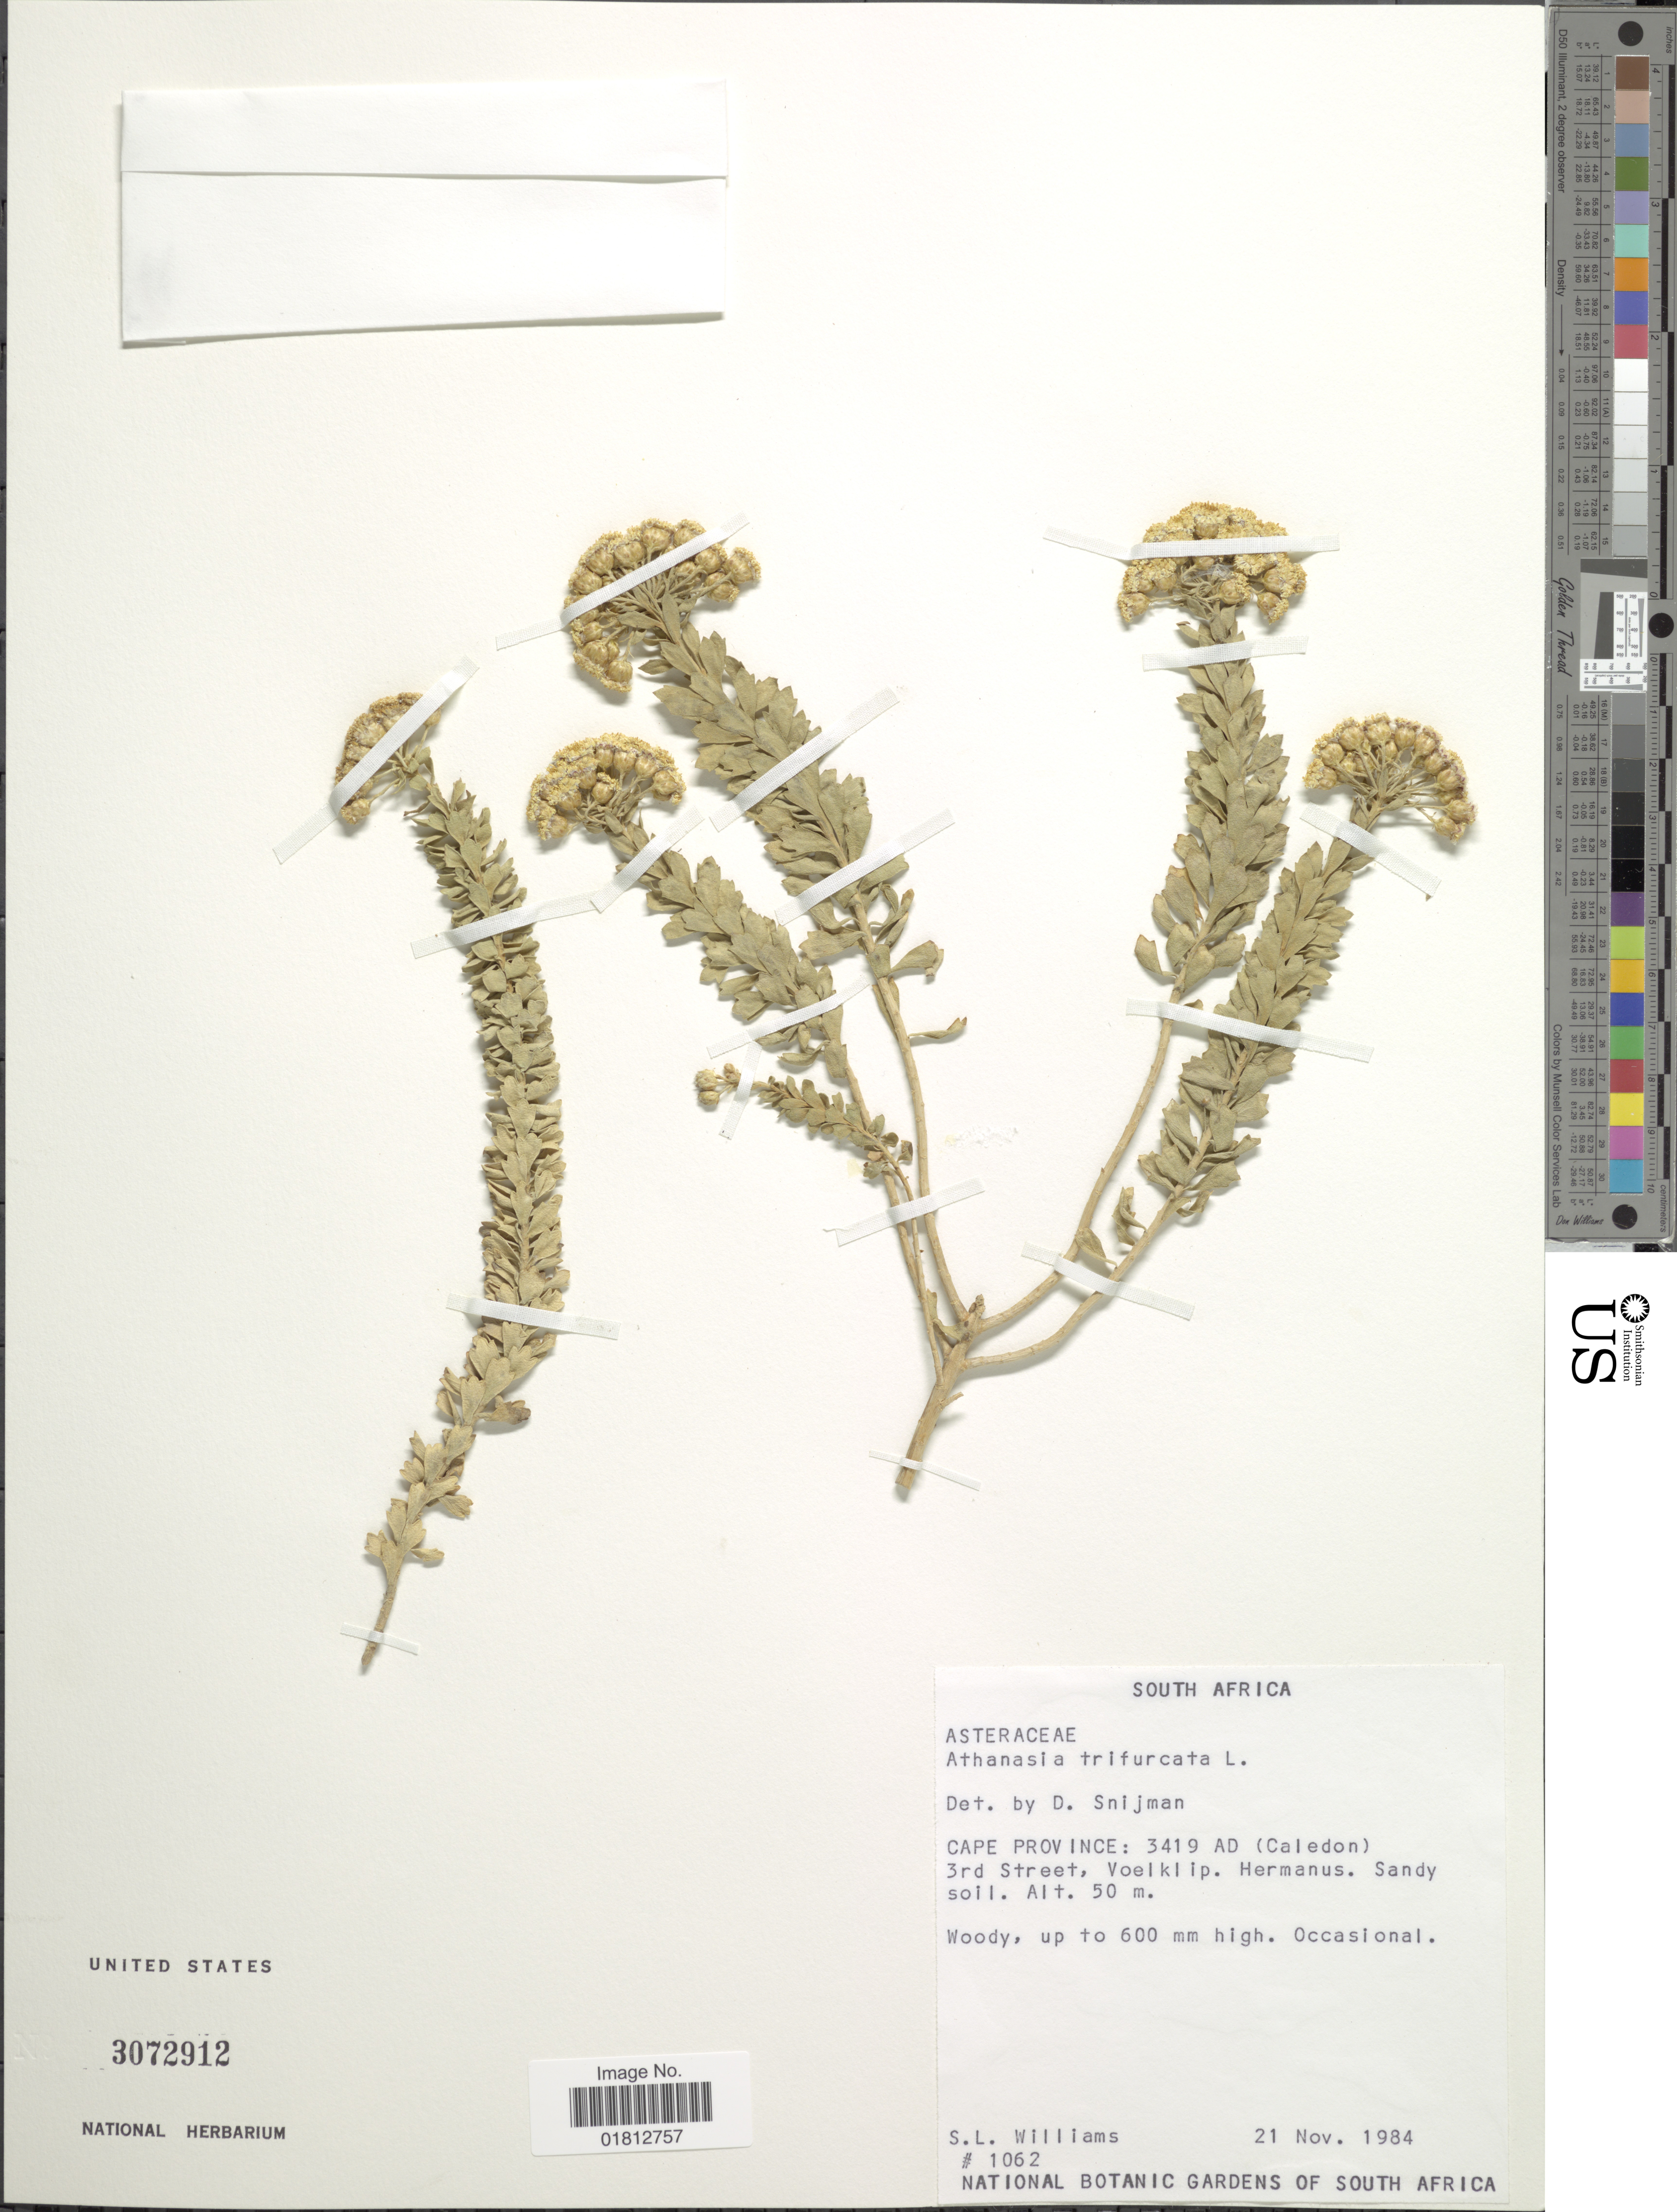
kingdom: Plantae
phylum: Tracheophyta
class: Magnoliopsida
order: Asterales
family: Asteraceae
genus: Athanasia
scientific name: Athanasia trifurcata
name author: (L.) L.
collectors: S. L. Williams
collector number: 1062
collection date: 1984-11-21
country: South Africa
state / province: Western Cape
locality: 3419 AD (Caledon) 3rd Street, Voelklip, Hermanus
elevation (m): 50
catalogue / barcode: US 3072912